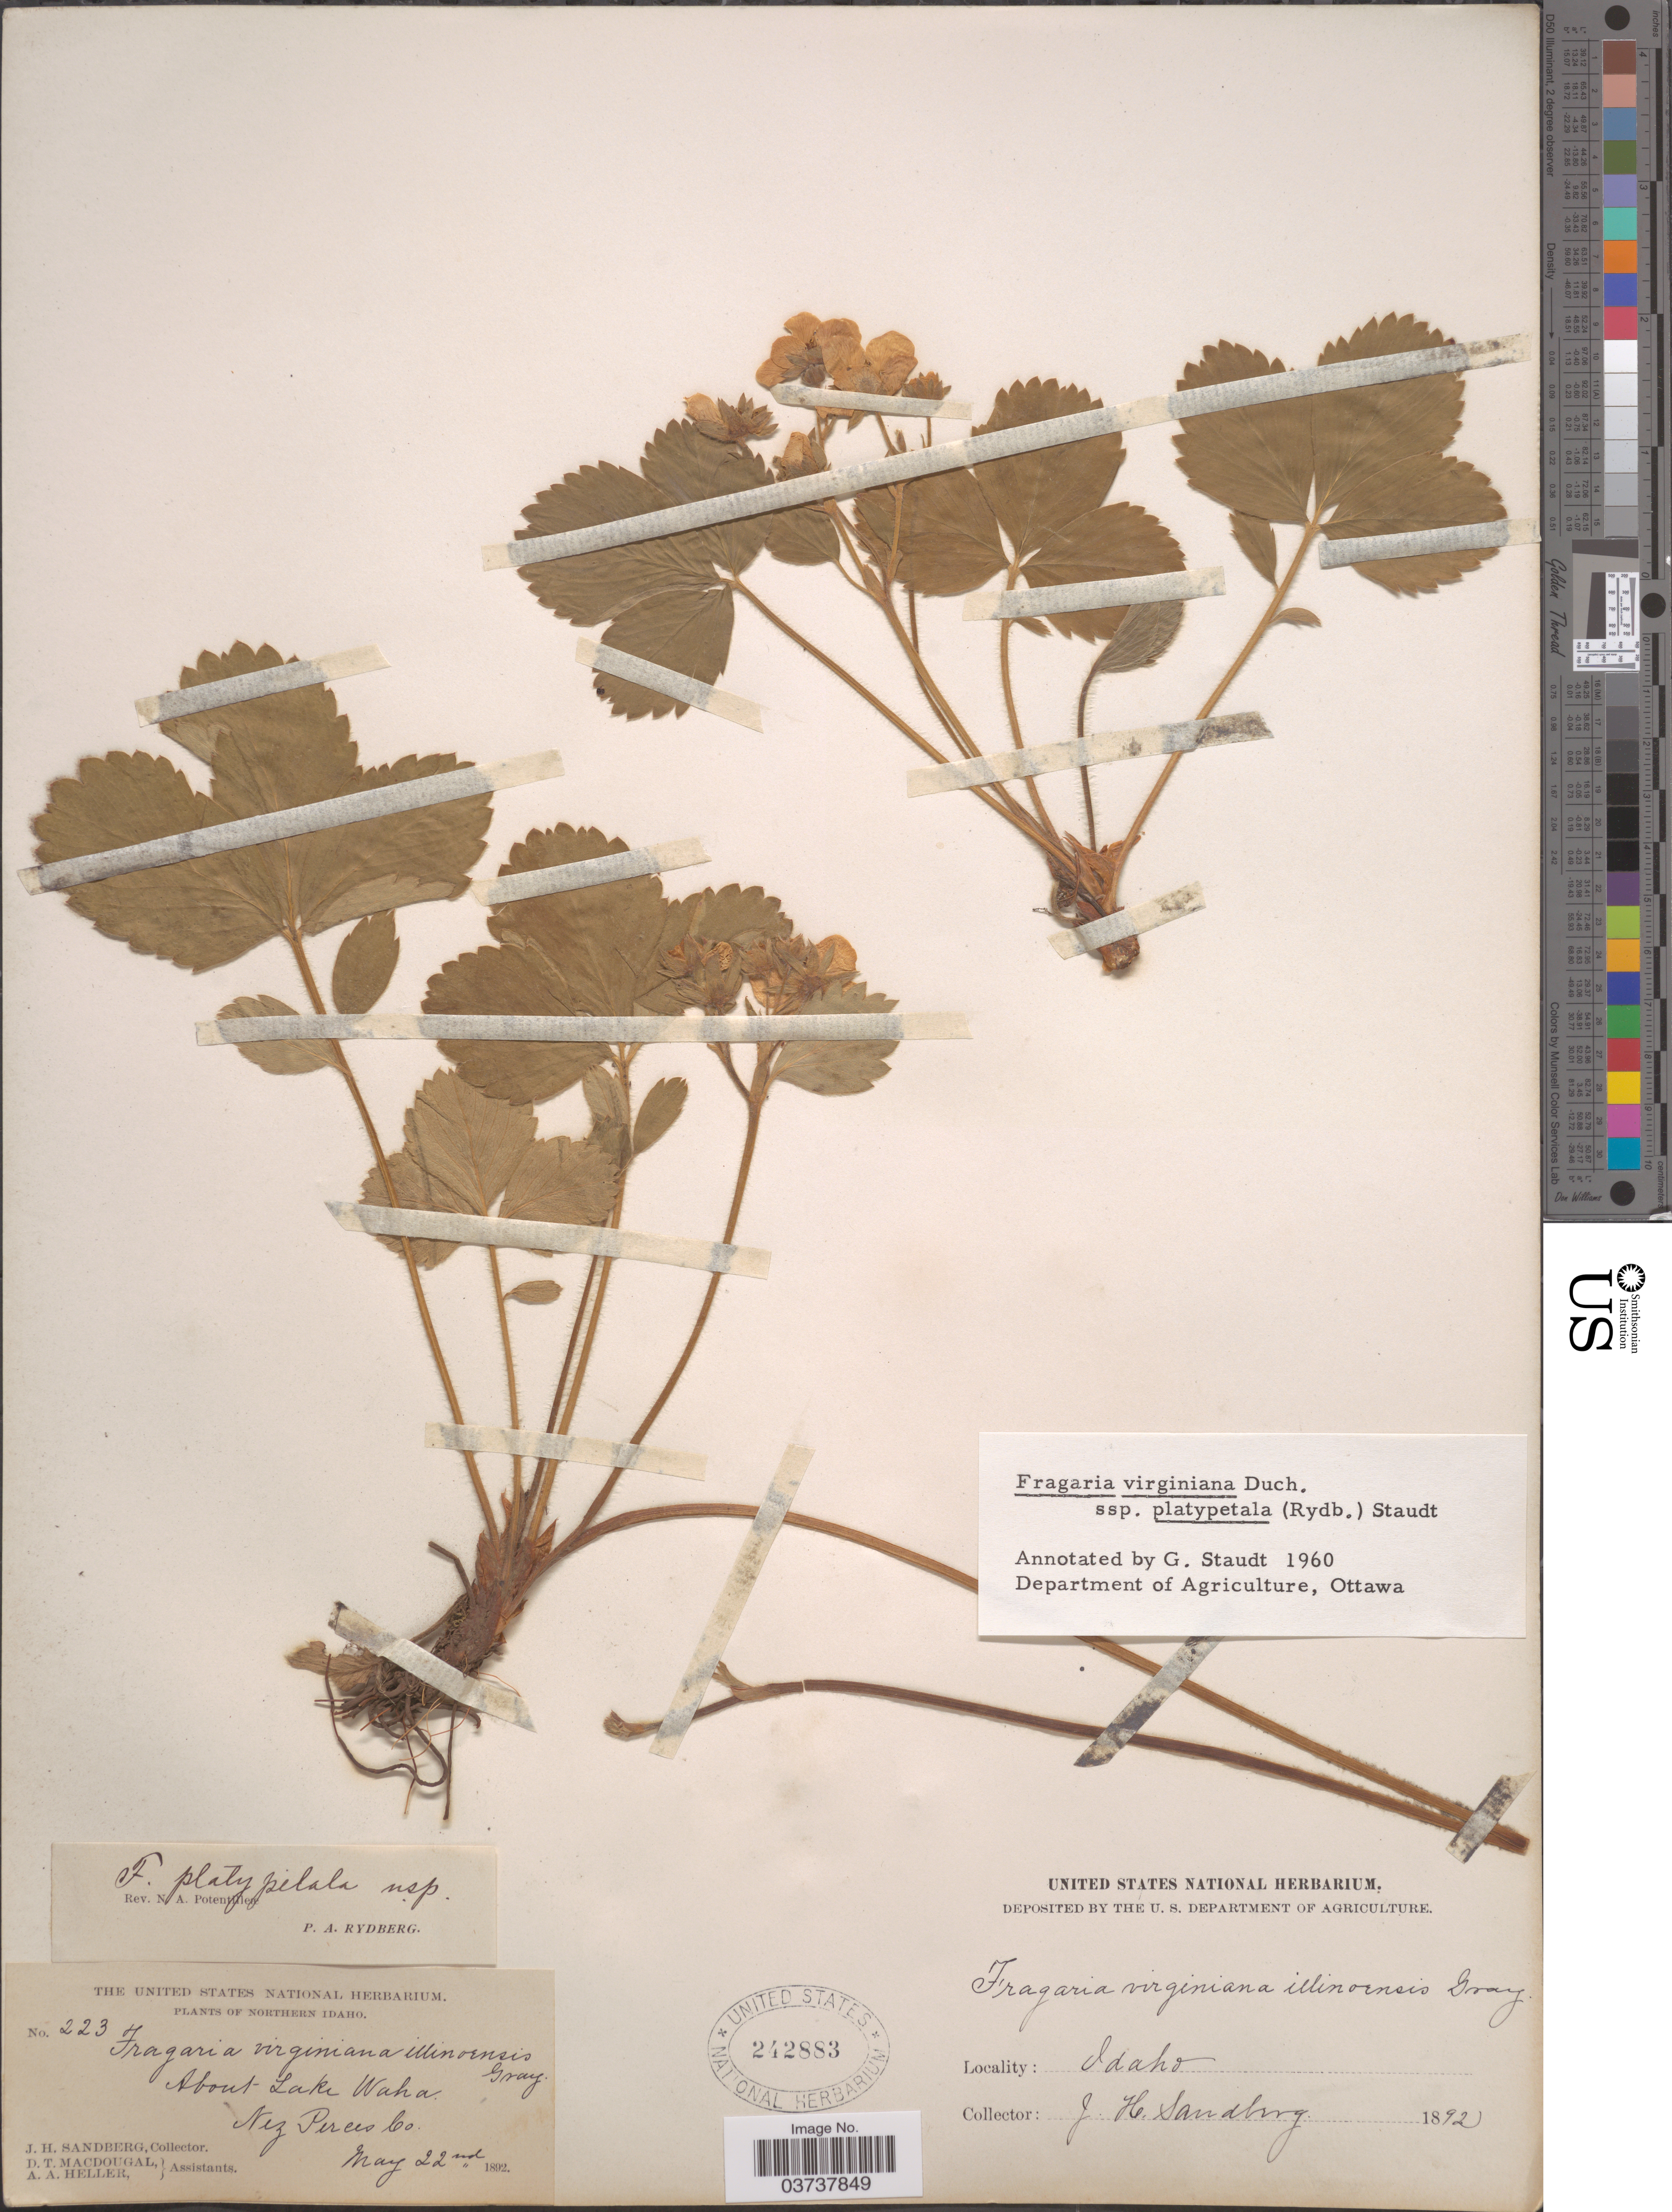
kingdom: Plantae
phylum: Tracheophyta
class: Magnoliopsida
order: Rosales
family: Rosaceae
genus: Fragaria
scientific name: Fragaria virginiana subsp. platypetala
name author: (Rydb.) Staudt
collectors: J. H. Sandberg, D. T. MacDougal & A. A. Heller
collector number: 223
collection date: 1892-05-22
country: United States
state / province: Idaho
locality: Northern Idaho. About Lake Waha. Nez Perces Co.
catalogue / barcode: US 242883